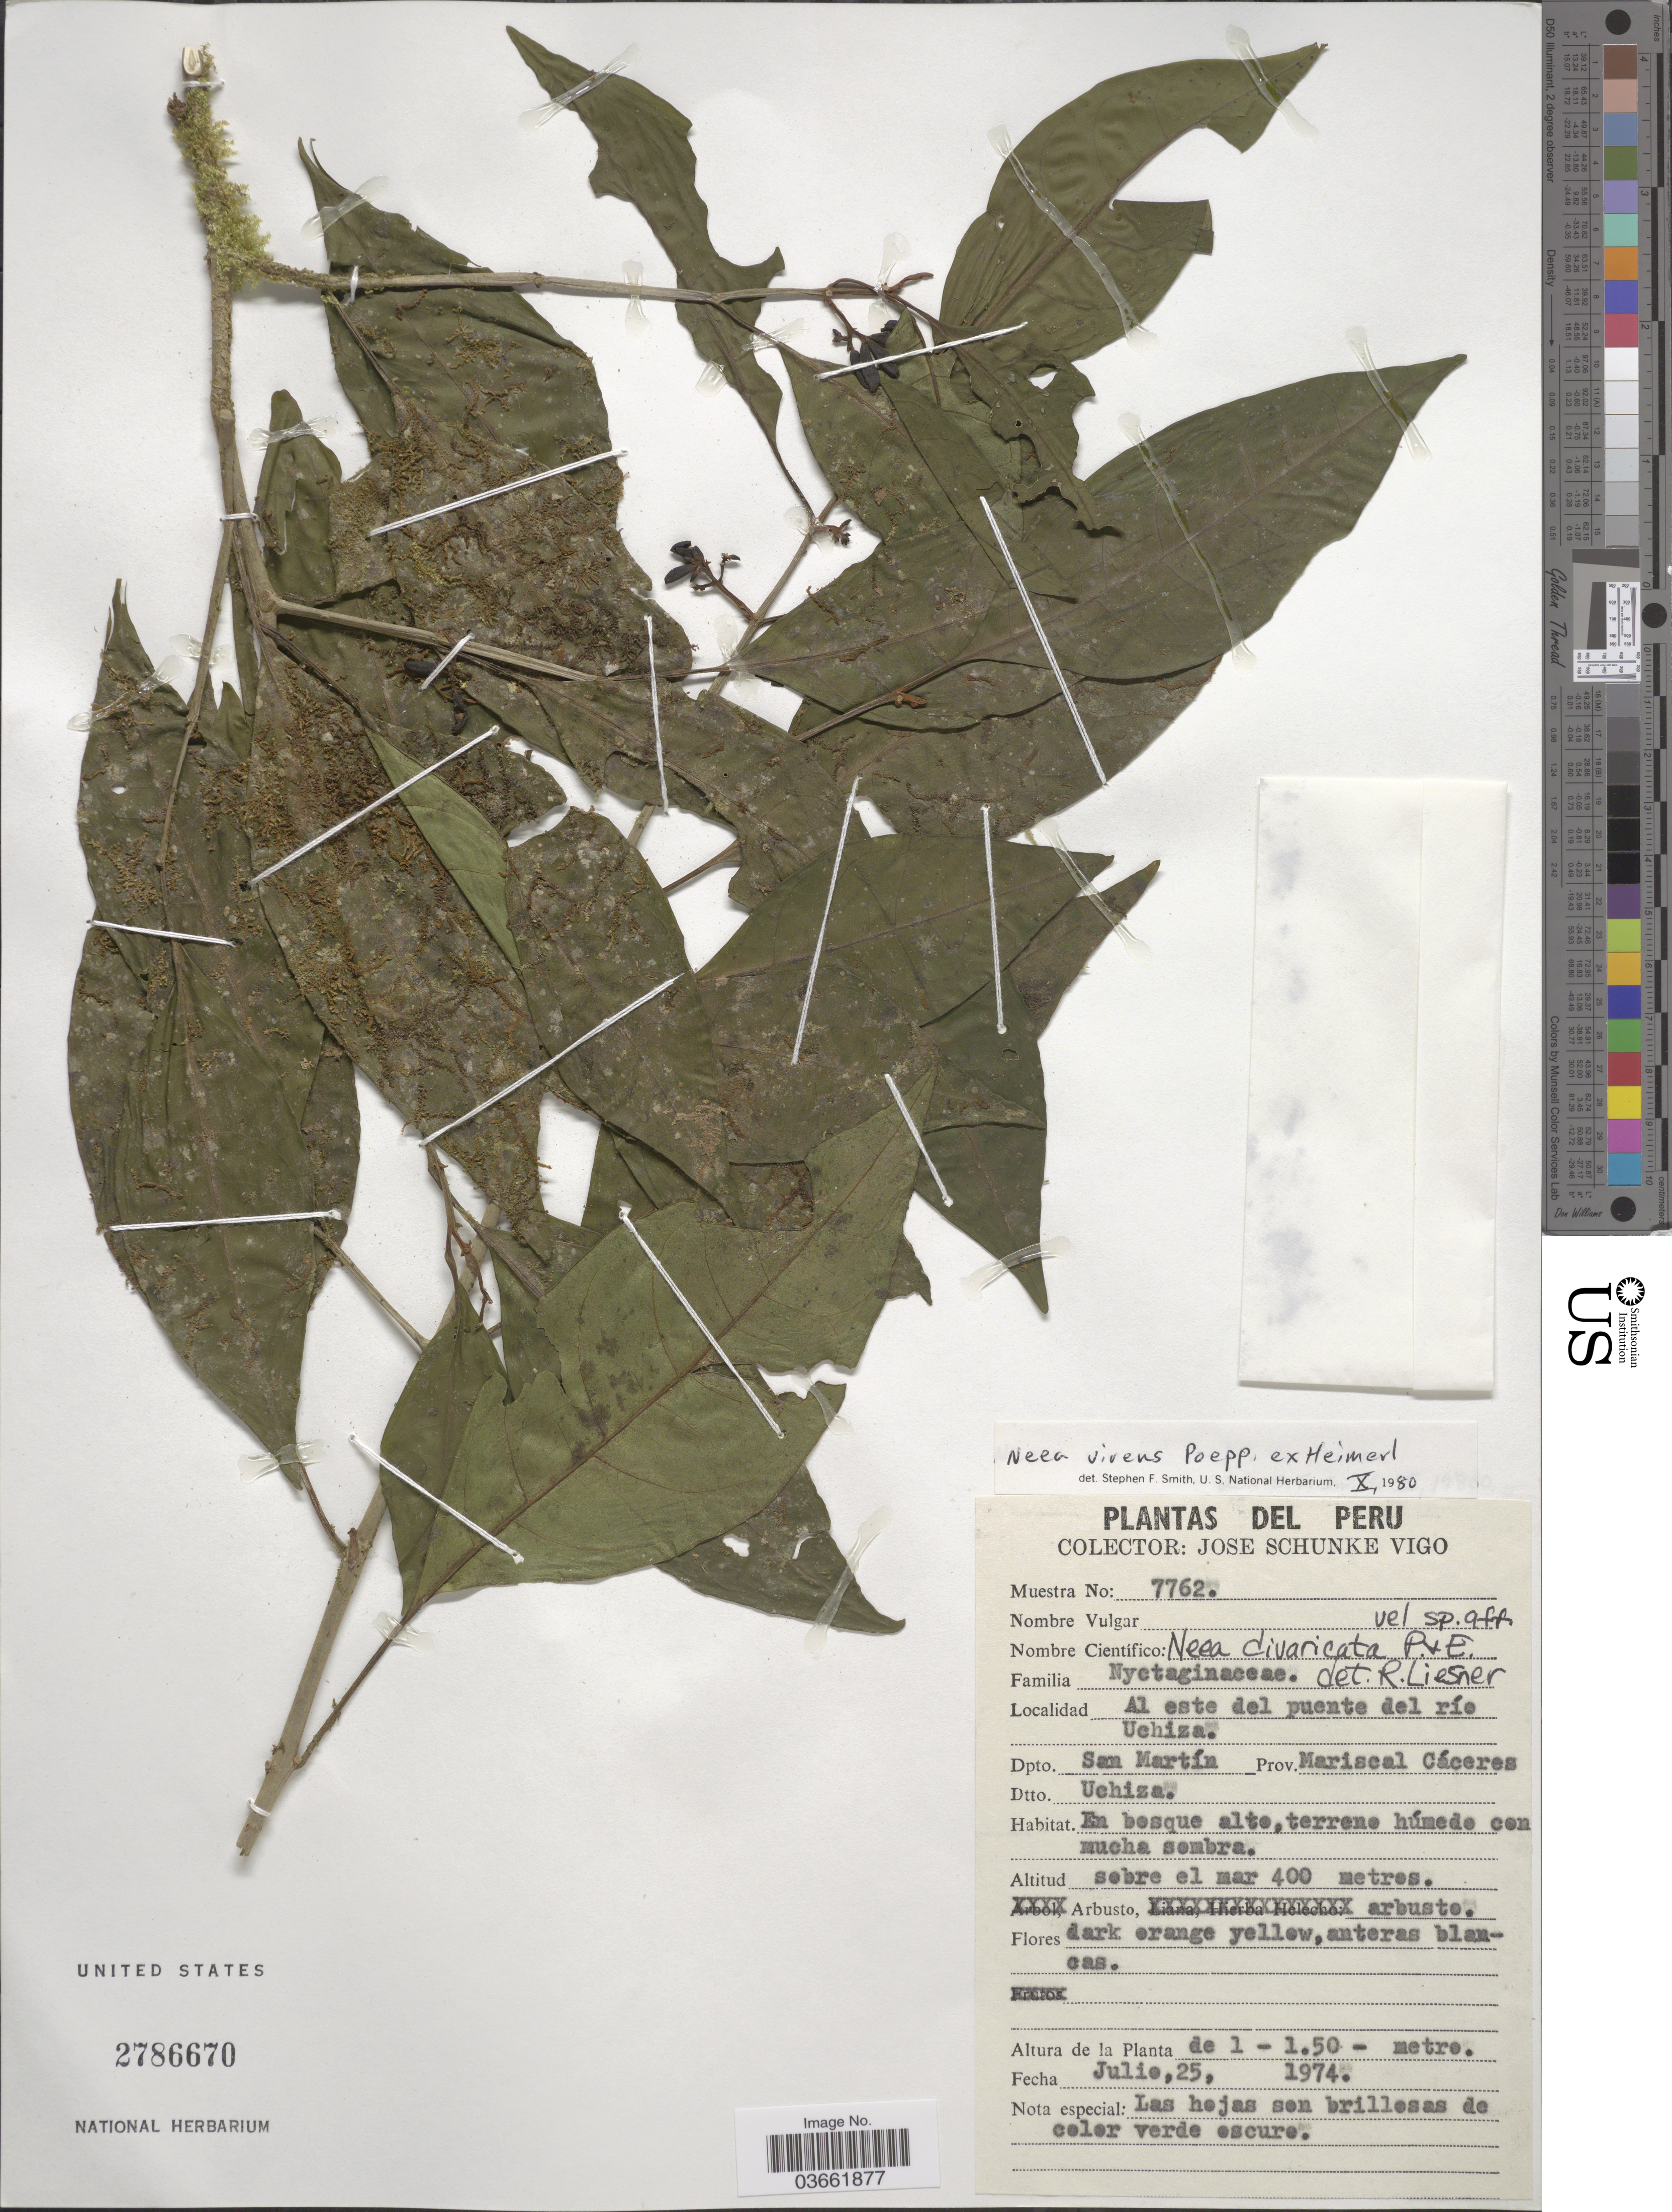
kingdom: Plantae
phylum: Tracheophyta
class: Magnoliopsida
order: Caryophyllales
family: Nyctaginaceae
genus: Neea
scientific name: Neea virens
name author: Poepp. ex Heimerl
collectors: J. Schunke Vigo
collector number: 7762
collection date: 1974-07-25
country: Peru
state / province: San Martín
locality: Al este del puente del río Uchiza. Dpto. San Martín. Prov. Mariscal Cáceres. Dtto. Uchiza.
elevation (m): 400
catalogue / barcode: US 2786670